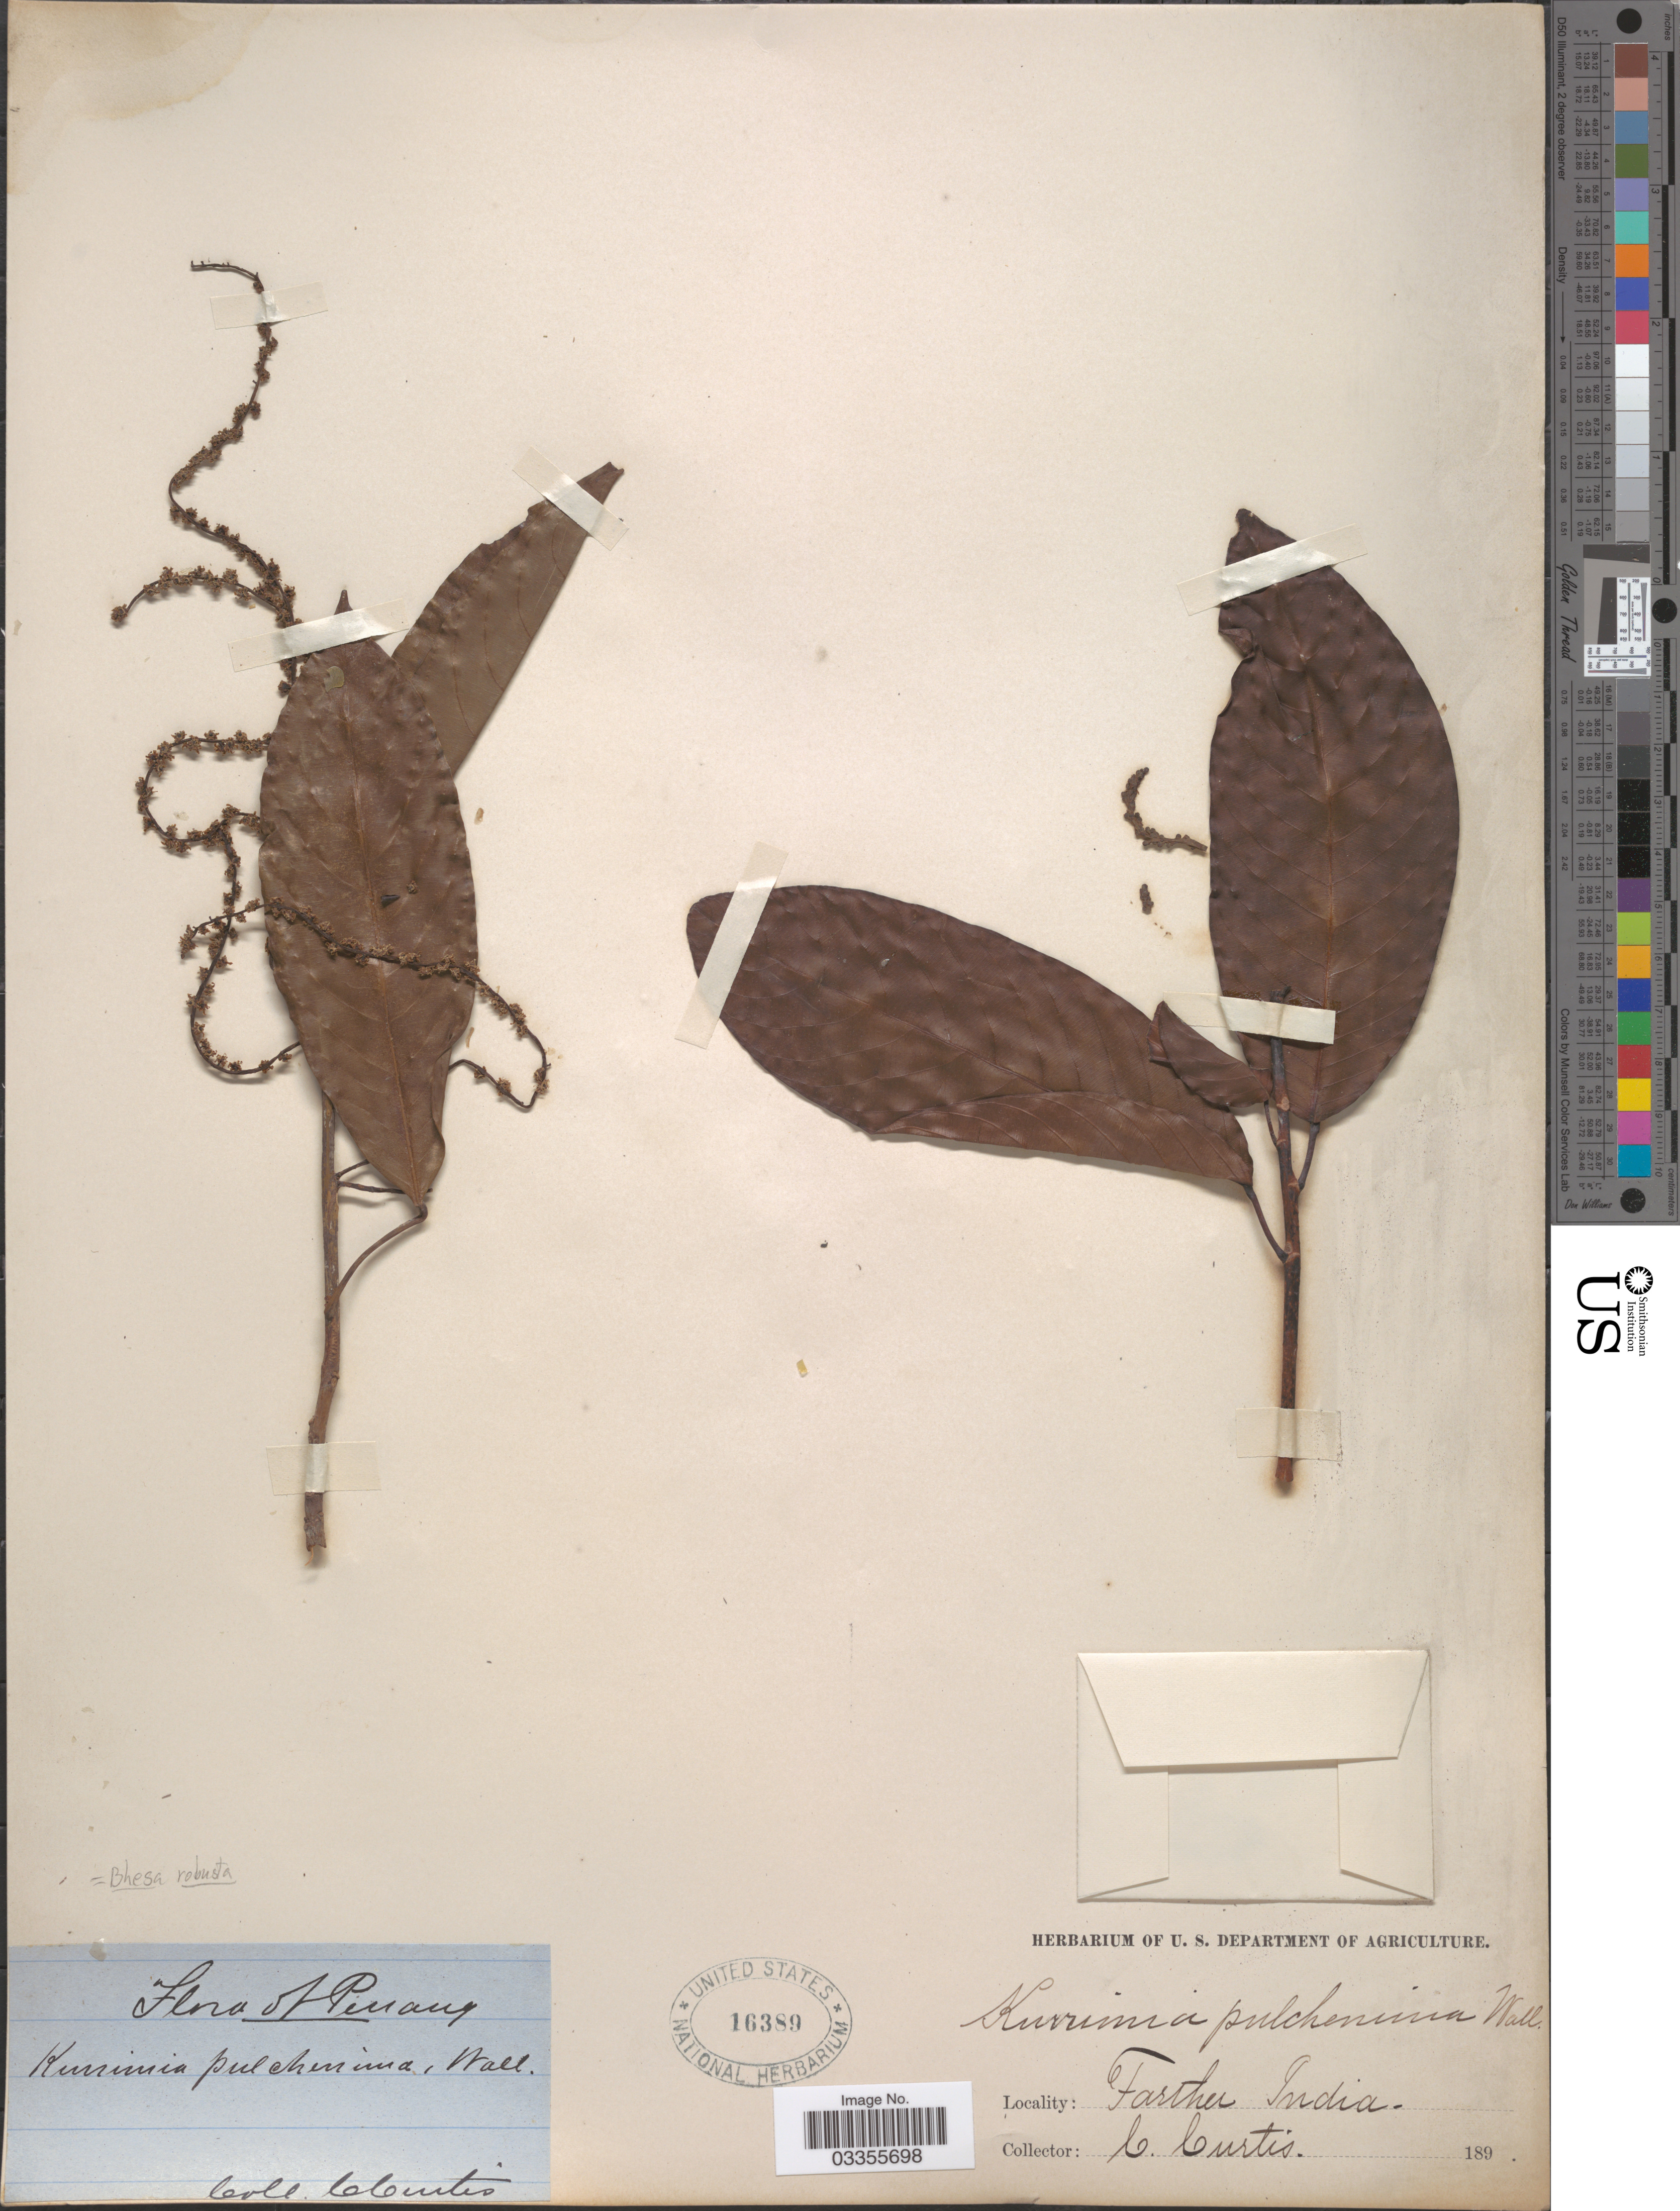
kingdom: Plantae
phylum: Tracheophyta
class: Magnoliopsida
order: Malpighiales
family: Centroplacaceae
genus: Bhesa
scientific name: Bhesa robusta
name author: (Roxb.) Ding Hou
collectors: C. Curtis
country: Malaysia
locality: Penang. Farther India.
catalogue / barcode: US 16389